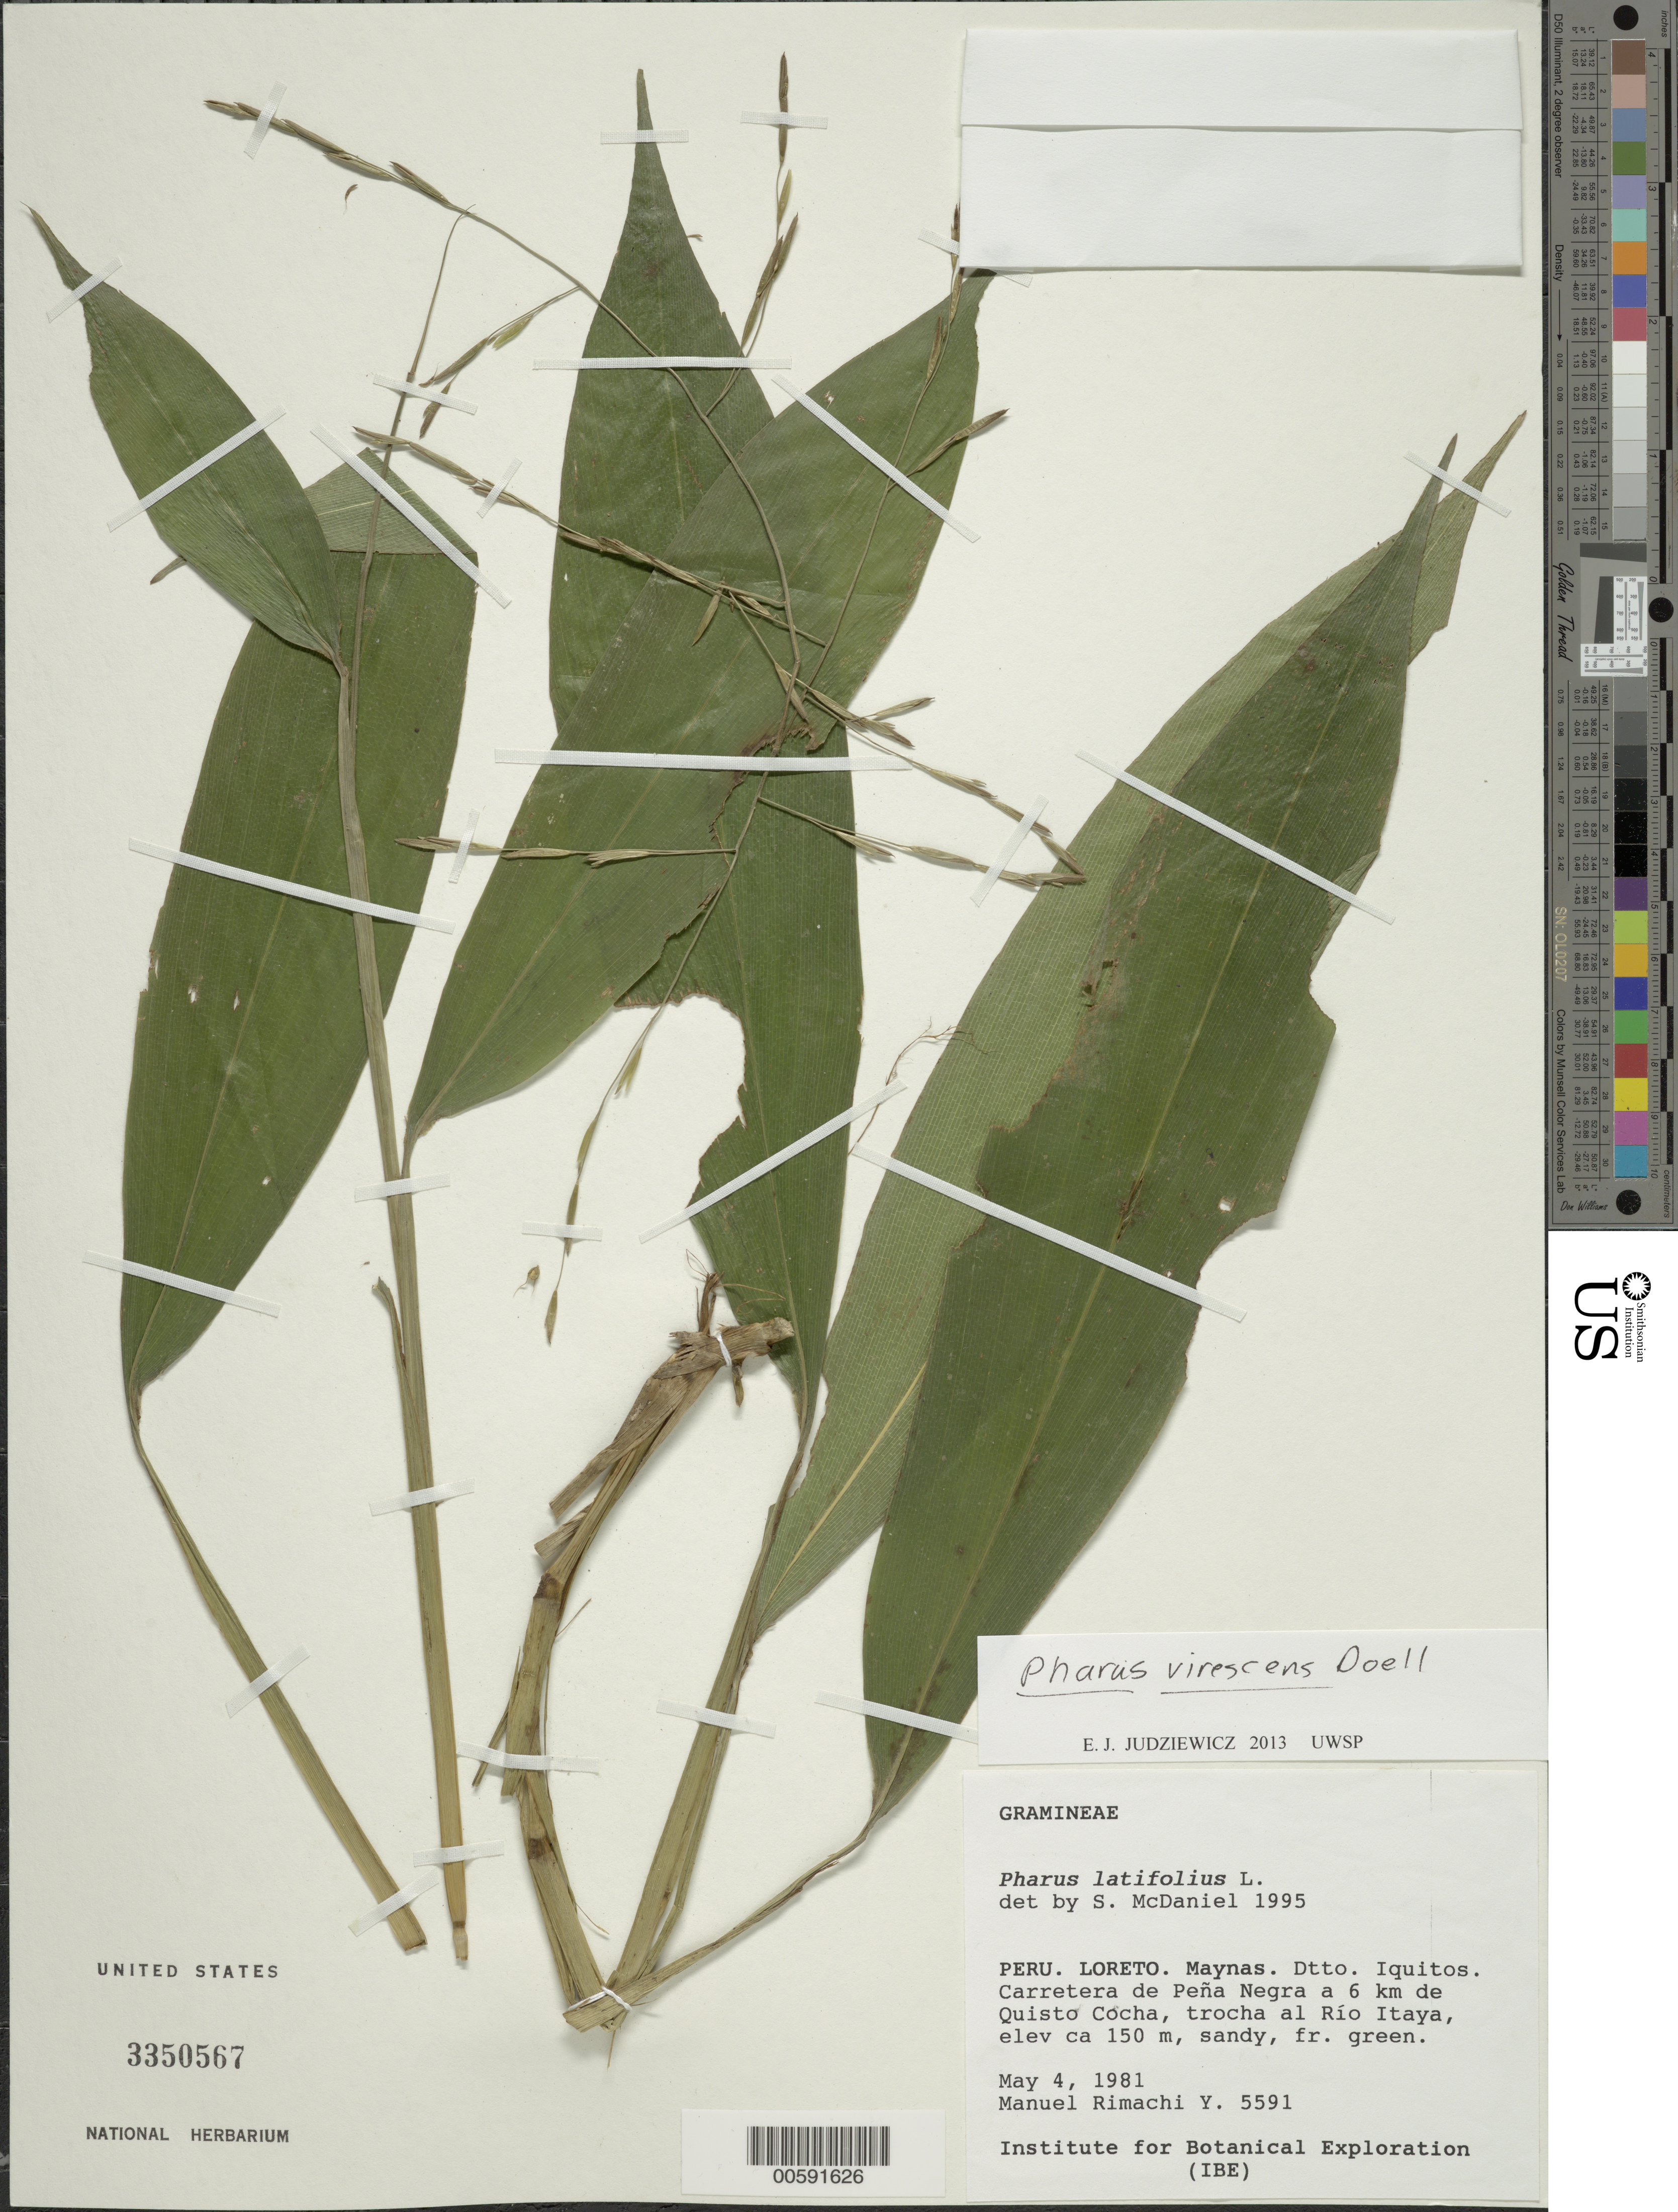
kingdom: Plantae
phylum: Tracheophyta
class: Liliopsida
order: Poales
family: Poaceae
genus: Pharus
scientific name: Pharus virescens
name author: Döll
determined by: Judziewicz, E. J.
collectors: M. Rimachi Y.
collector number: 5591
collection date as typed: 04 May 1981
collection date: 1981-05-04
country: Peru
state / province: Loreto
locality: Maynas, iquitos, carretera de pena negra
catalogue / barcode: US 3350567